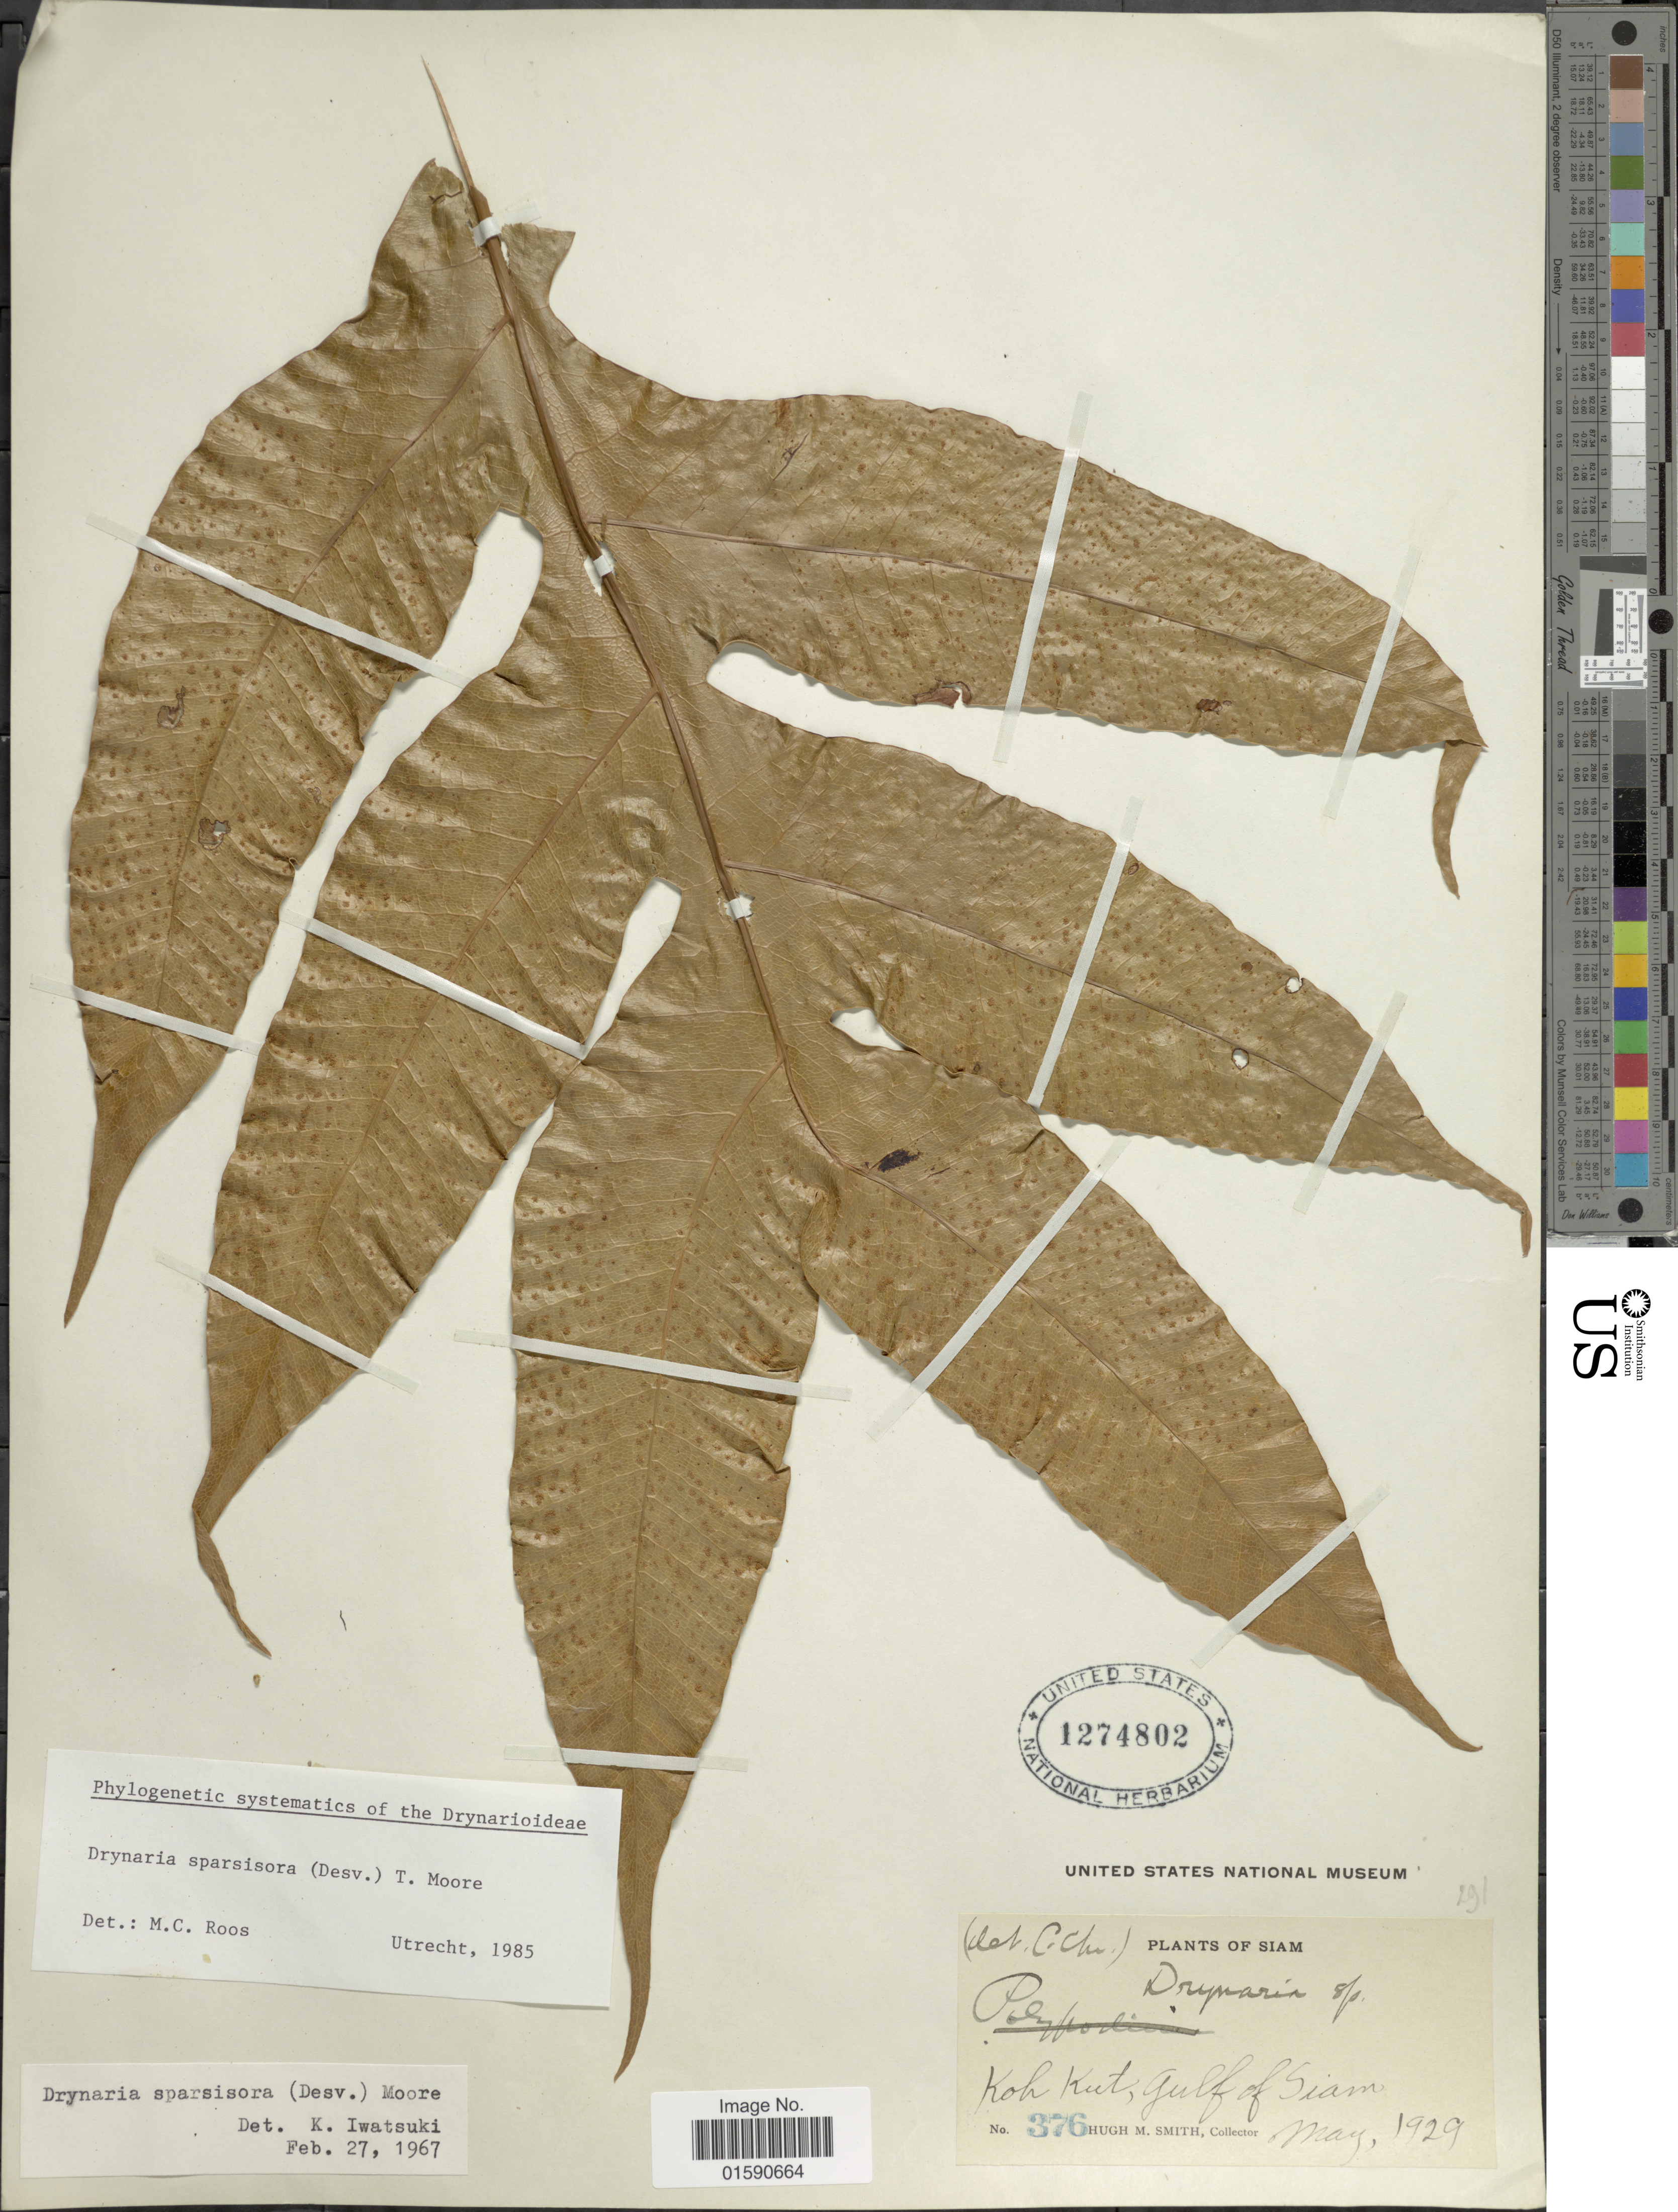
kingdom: Plantae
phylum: Tracheophyta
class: Polypodiopsida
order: Polypodiales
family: Polypodiaceae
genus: Drynaria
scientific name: Drynaria sparsisora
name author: (Desu.) T. Moore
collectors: H. M. Smith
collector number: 376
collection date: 1929-05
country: Thailand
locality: Koh Kut, Gulf of Siam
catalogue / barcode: US 1274802